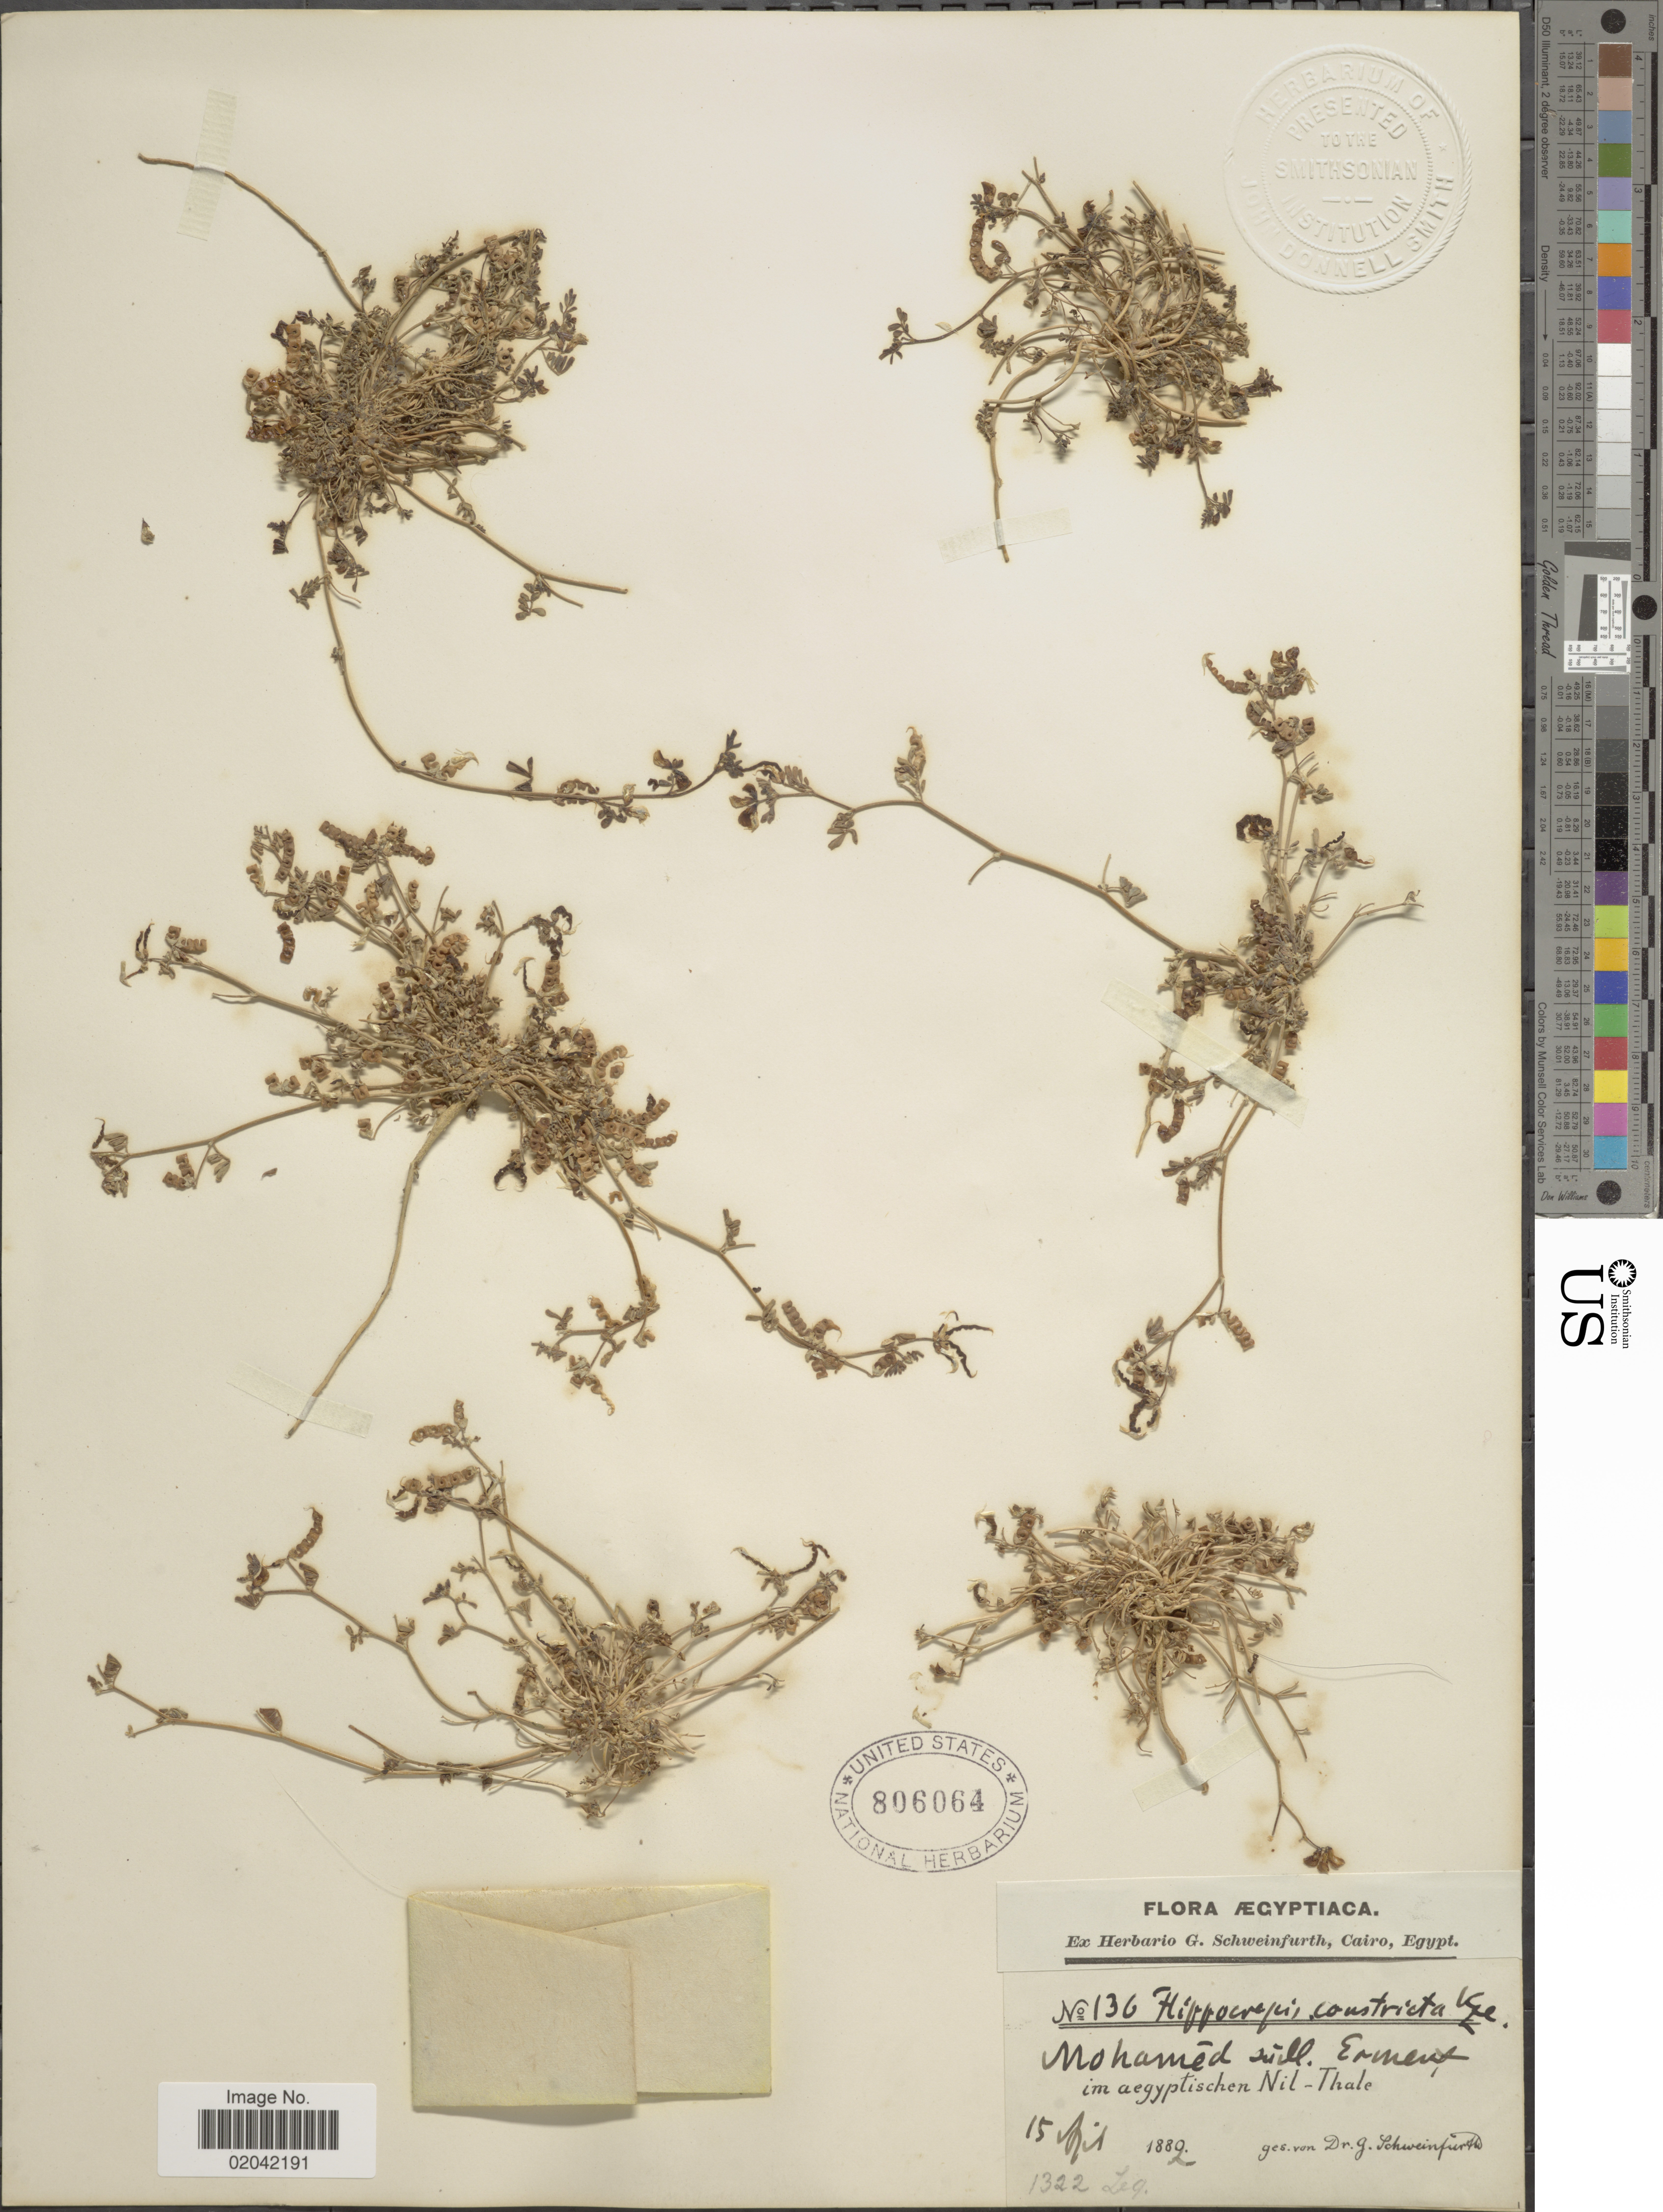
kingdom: Plantae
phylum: Tracheophyta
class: Magnoliopsida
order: Fabales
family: Fabaceae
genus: Hippocrepis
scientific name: Hippocrepis constricta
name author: Kunze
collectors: G. A. Schweinfurth (herbarium)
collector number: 136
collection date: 1882-04-14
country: Egypt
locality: Aegyptiaca. Mohamed sunll. Erment im aegyptischen Nil-Thale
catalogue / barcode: US 806064